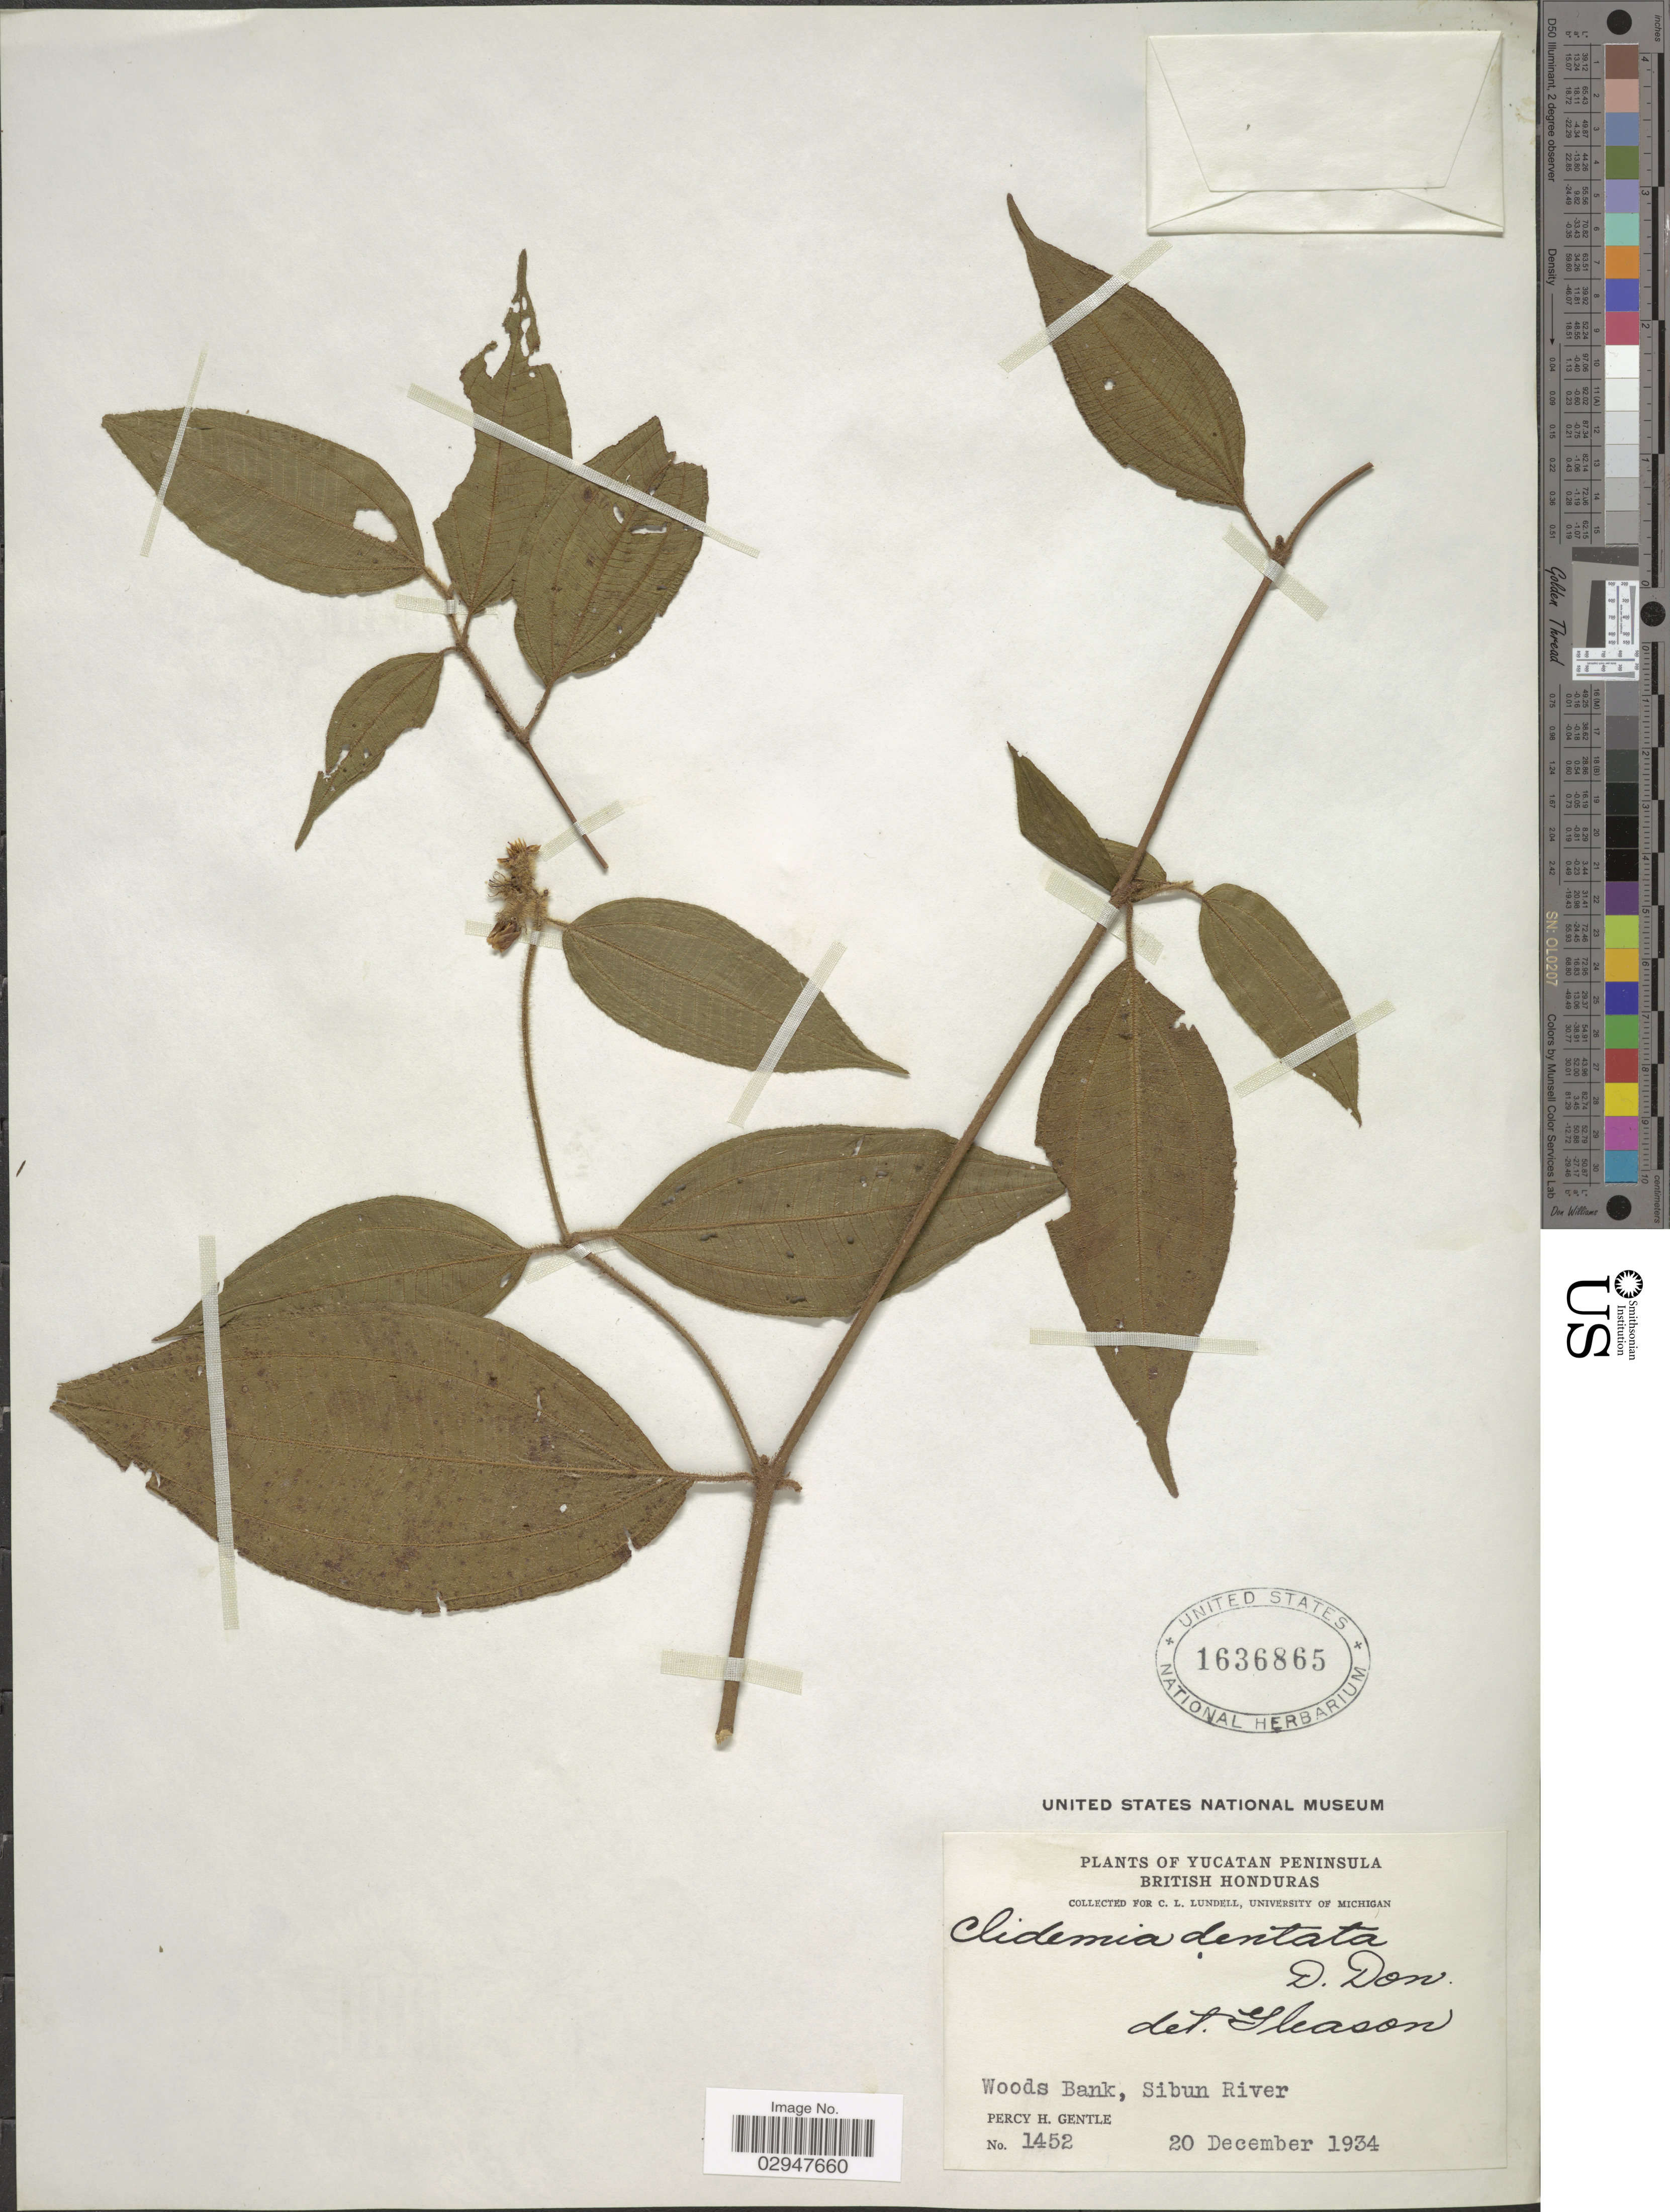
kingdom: Plantae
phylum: Tracheophyta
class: Magnoliopsida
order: Myrtales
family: Melastomataceae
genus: Clidemia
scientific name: Clidemia dentata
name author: D. Don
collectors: P. H. Gentle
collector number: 1452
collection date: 1934-12-20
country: Belize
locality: Yucatan Peninsula. British Honduras. Sibun River.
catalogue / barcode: US 1636865